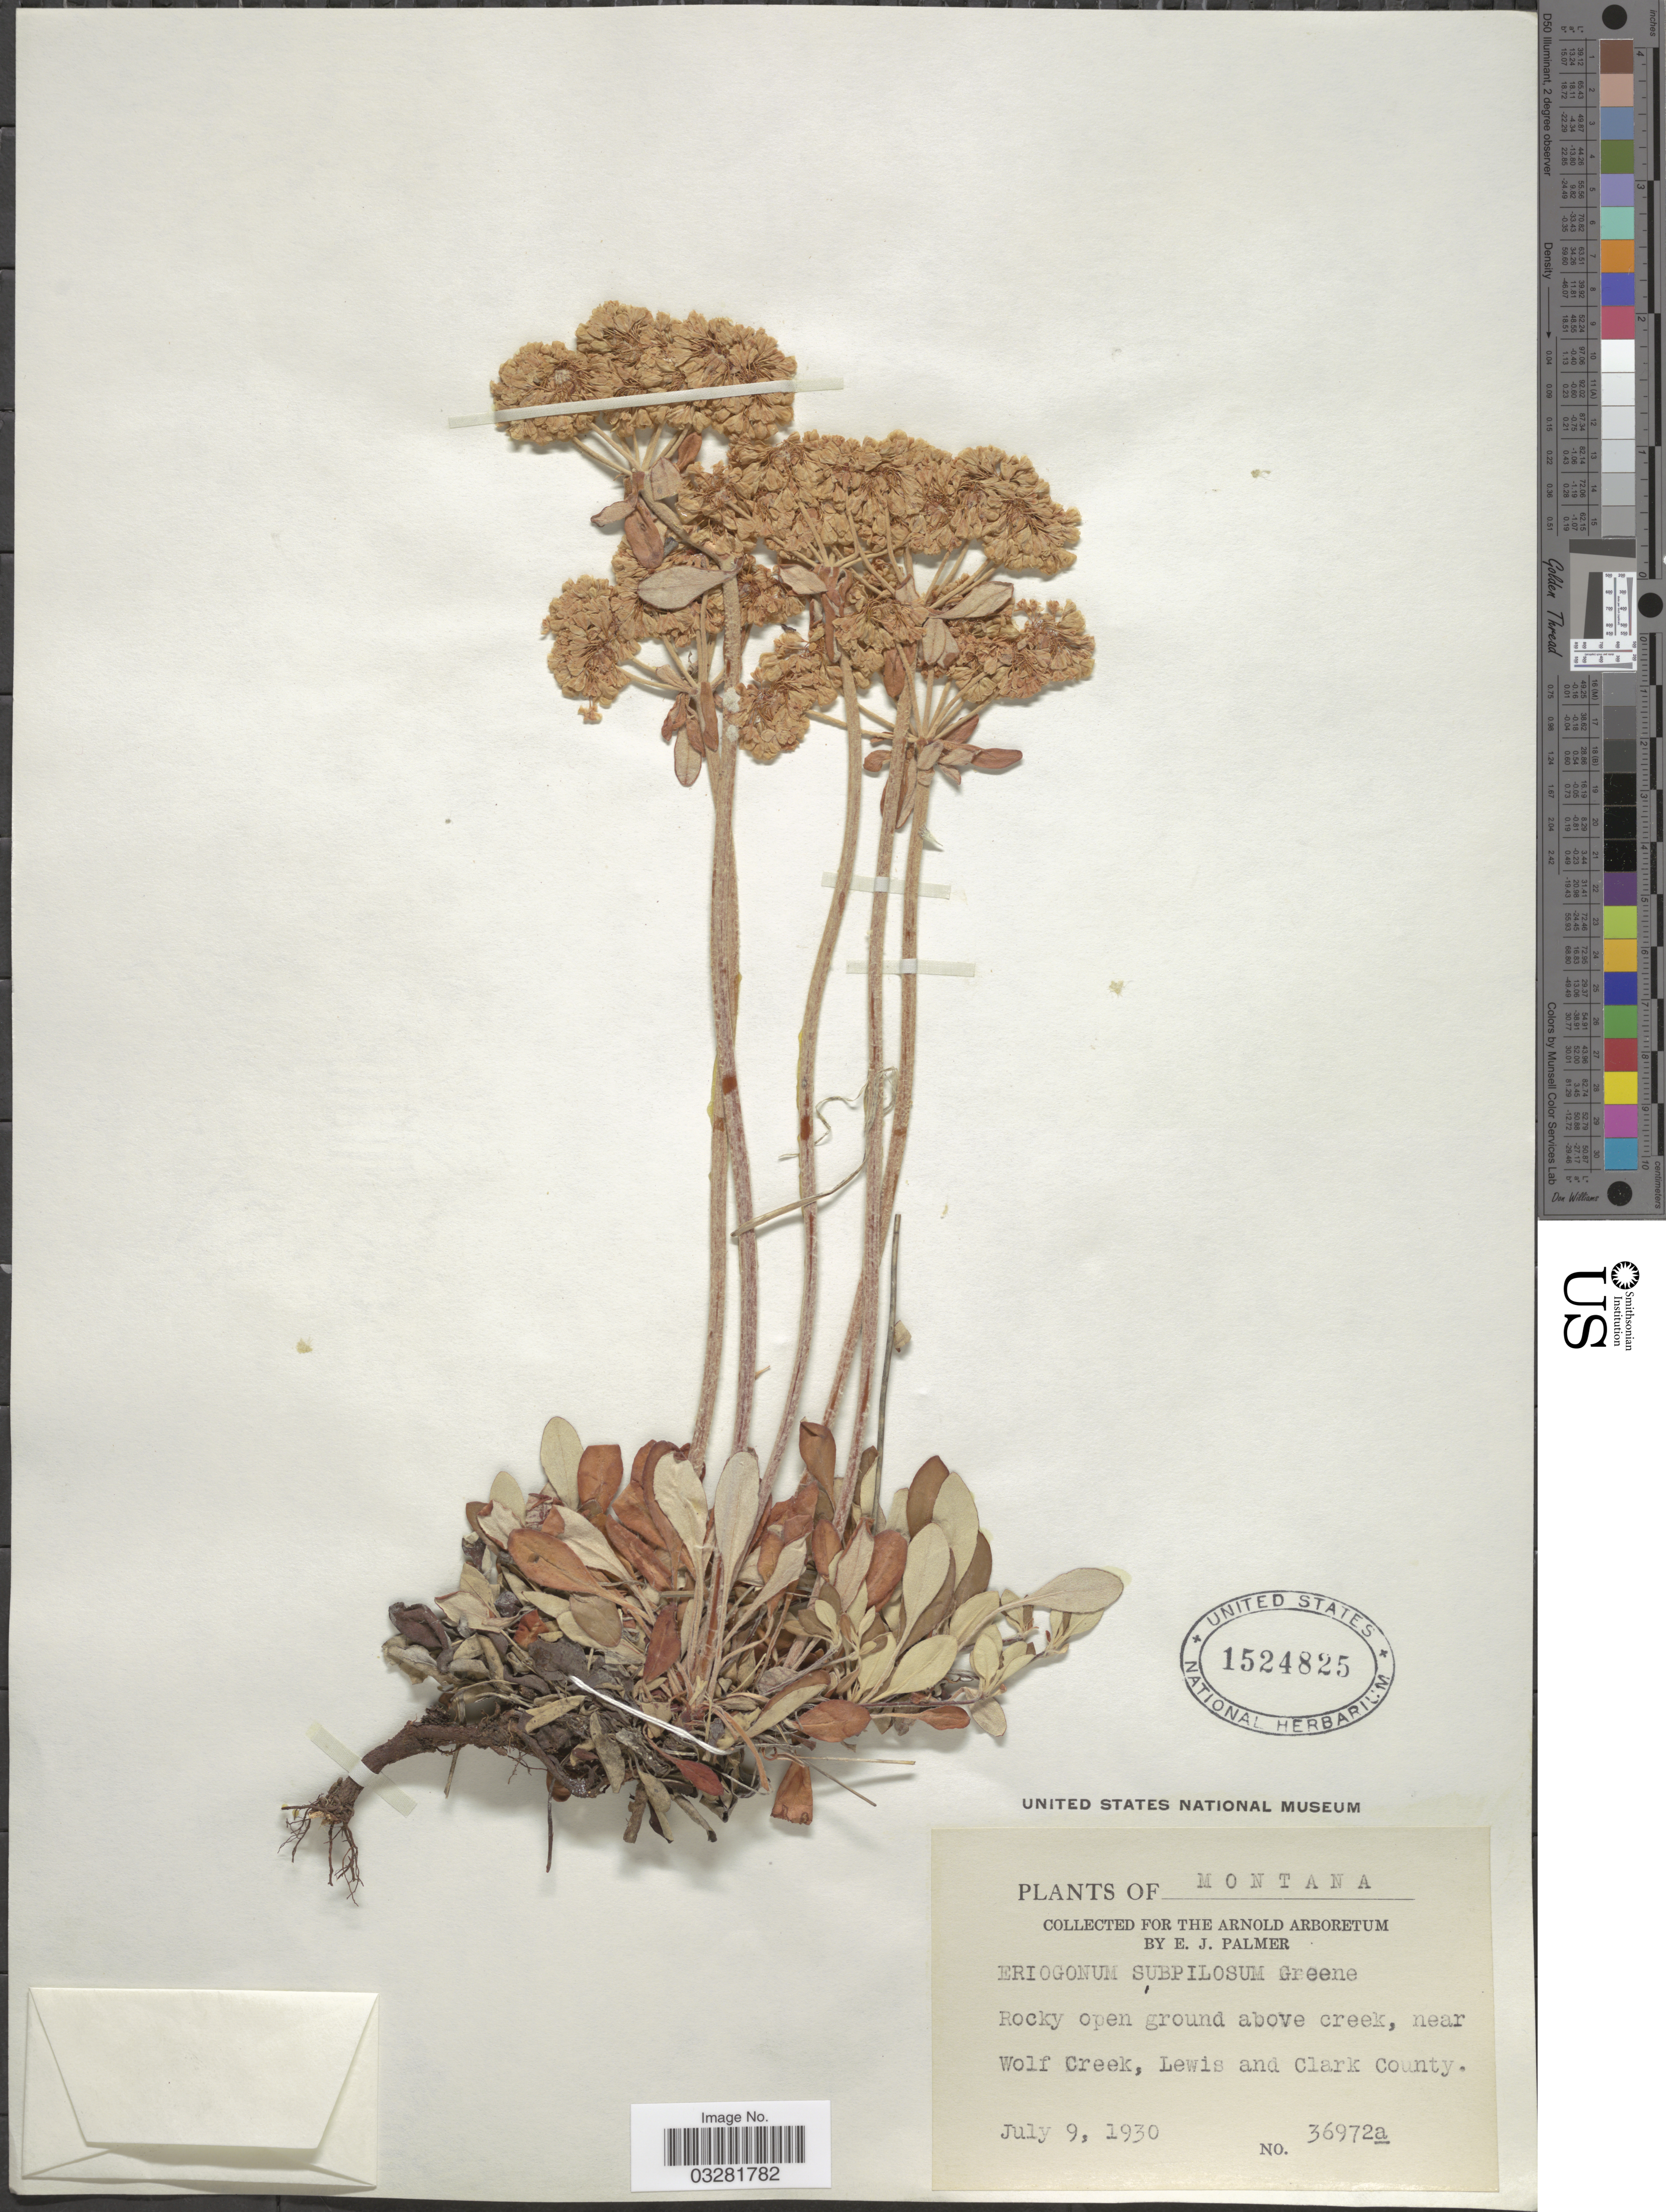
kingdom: Plantae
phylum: Tracheophyta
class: Magnoliopsida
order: Caryophyllales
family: Polygonaceae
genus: Eriogonum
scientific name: Eriogonum umbellatum var. subalpinum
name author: M.E. Jones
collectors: E. J. Palmer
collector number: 36972a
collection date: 1930-07-09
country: United States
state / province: Montana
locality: Rocky open ground above creek, near Wolf Creek, Lewis and Clark County.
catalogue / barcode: US 1524825